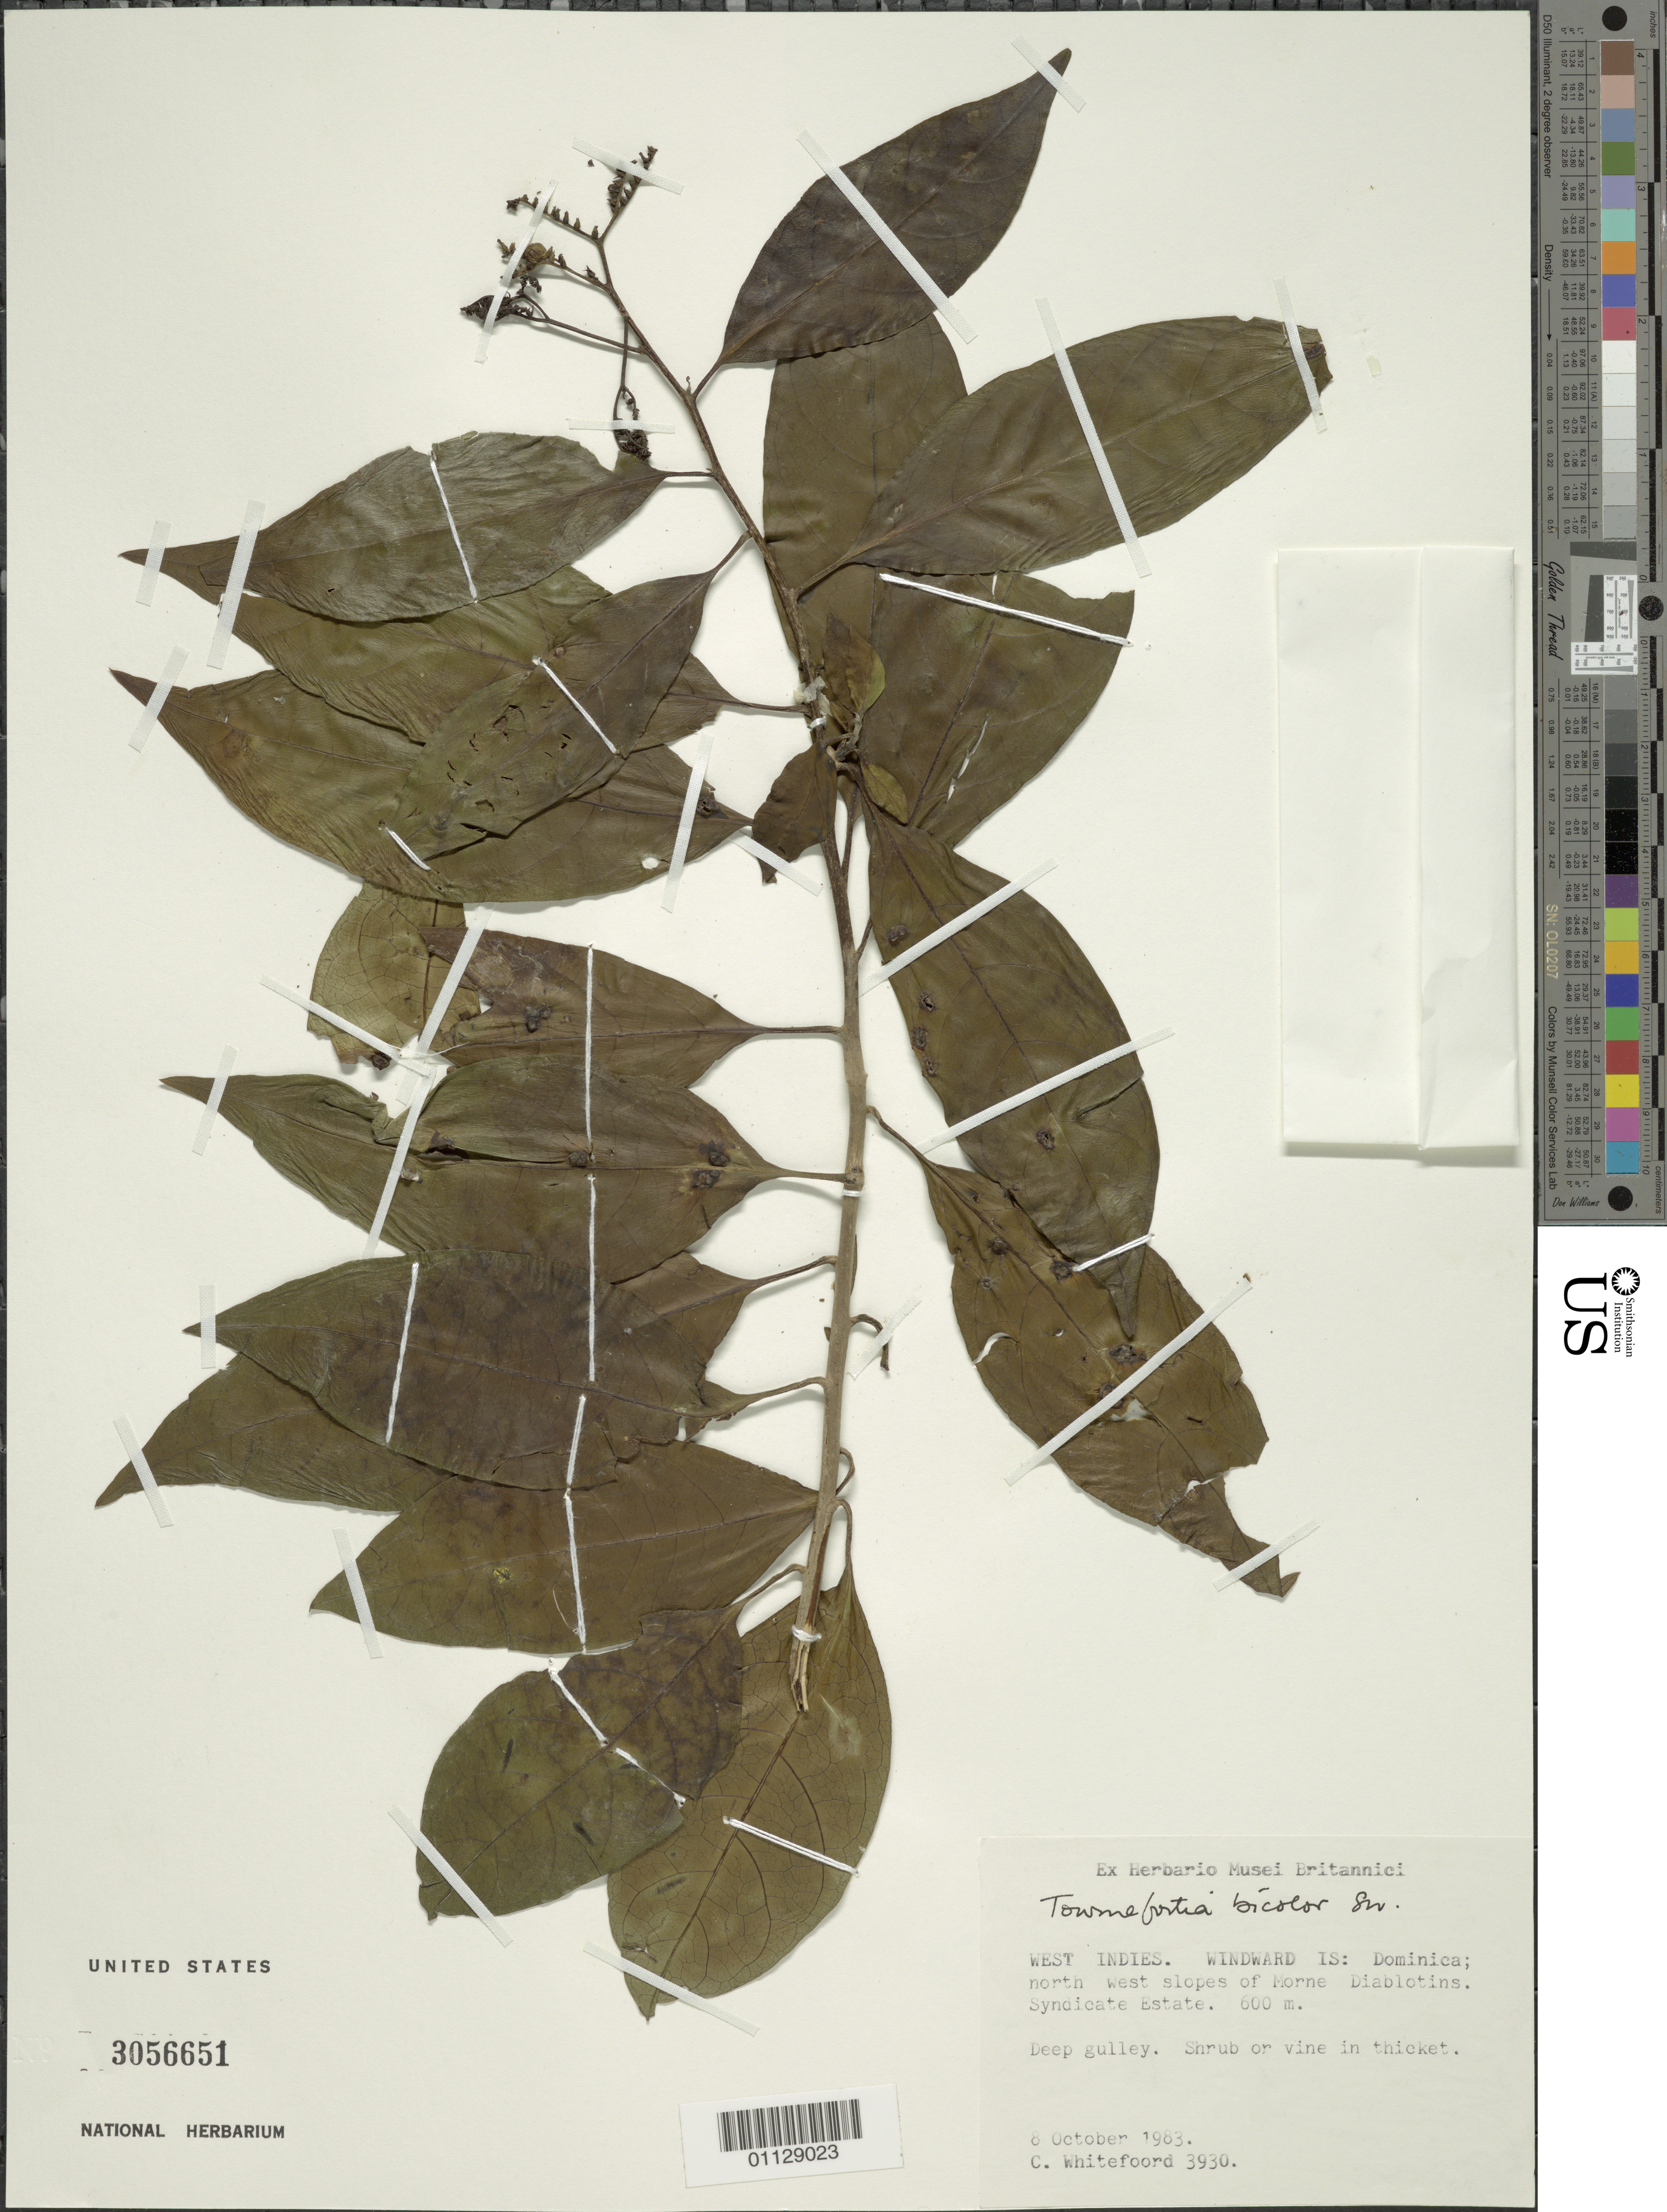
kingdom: Plantae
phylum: Tracheophyta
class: Magnoliopsida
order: Boraginales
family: Heliotropiaceae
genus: Tournefortia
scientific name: Tournefortia bicolor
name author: Sw.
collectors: C. Whitefoord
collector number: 3930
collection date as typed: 06 Oct 1983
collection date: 1983-10-06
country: Dominica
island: Dominica I.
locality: Norh west slopes of Morne Diablotins, syndicate estate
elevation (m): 600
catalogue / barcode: US 3056651